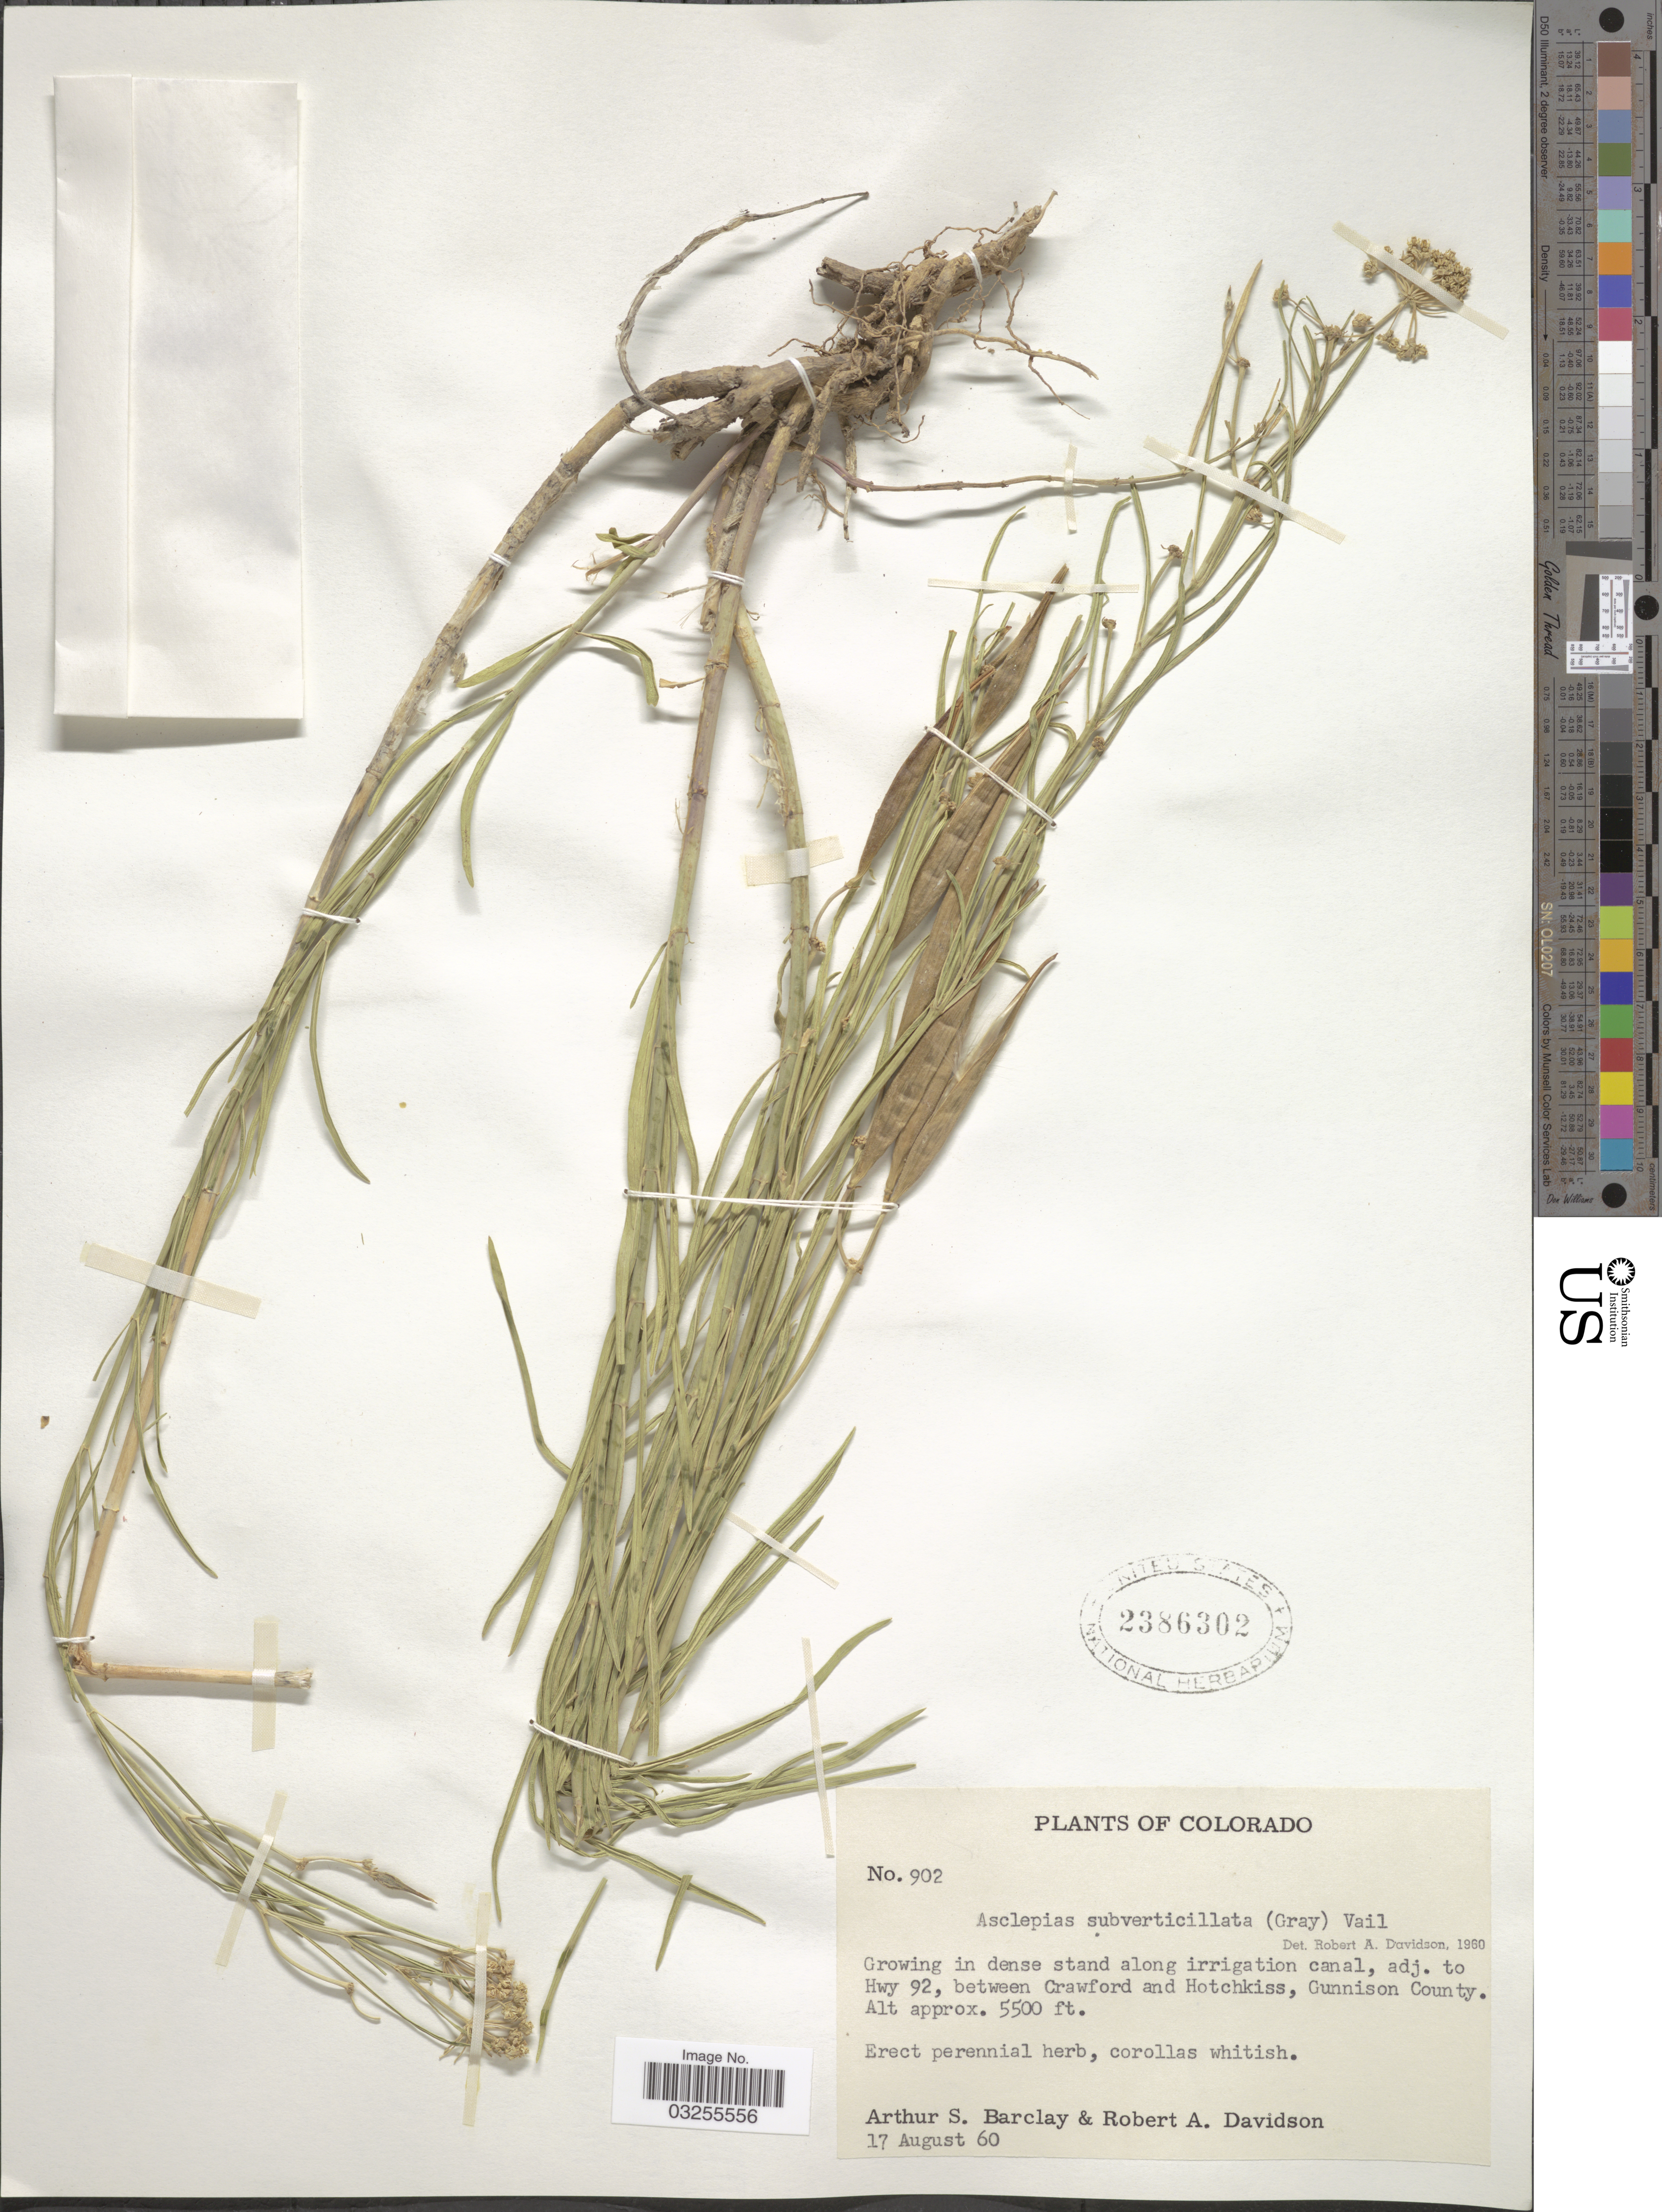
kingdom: Plantae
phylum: Tracheophyta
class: Magnoliopsida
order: Gentianales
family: Apocynaceae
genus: Asclepias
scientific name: Asclepias subverticillata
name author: (A. Gray) Vail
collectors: A. S. Barclay & R. A. Davidson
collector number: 902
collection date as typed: Transcribed d/m/y: 17/8/60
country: United States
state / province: Colorado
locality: Growing in dense stand along irrigation canal, adj. to Hwy 92, between Crawford and Hotchkiss, Gunnison County.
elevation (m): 1676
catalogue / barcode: US 2386302